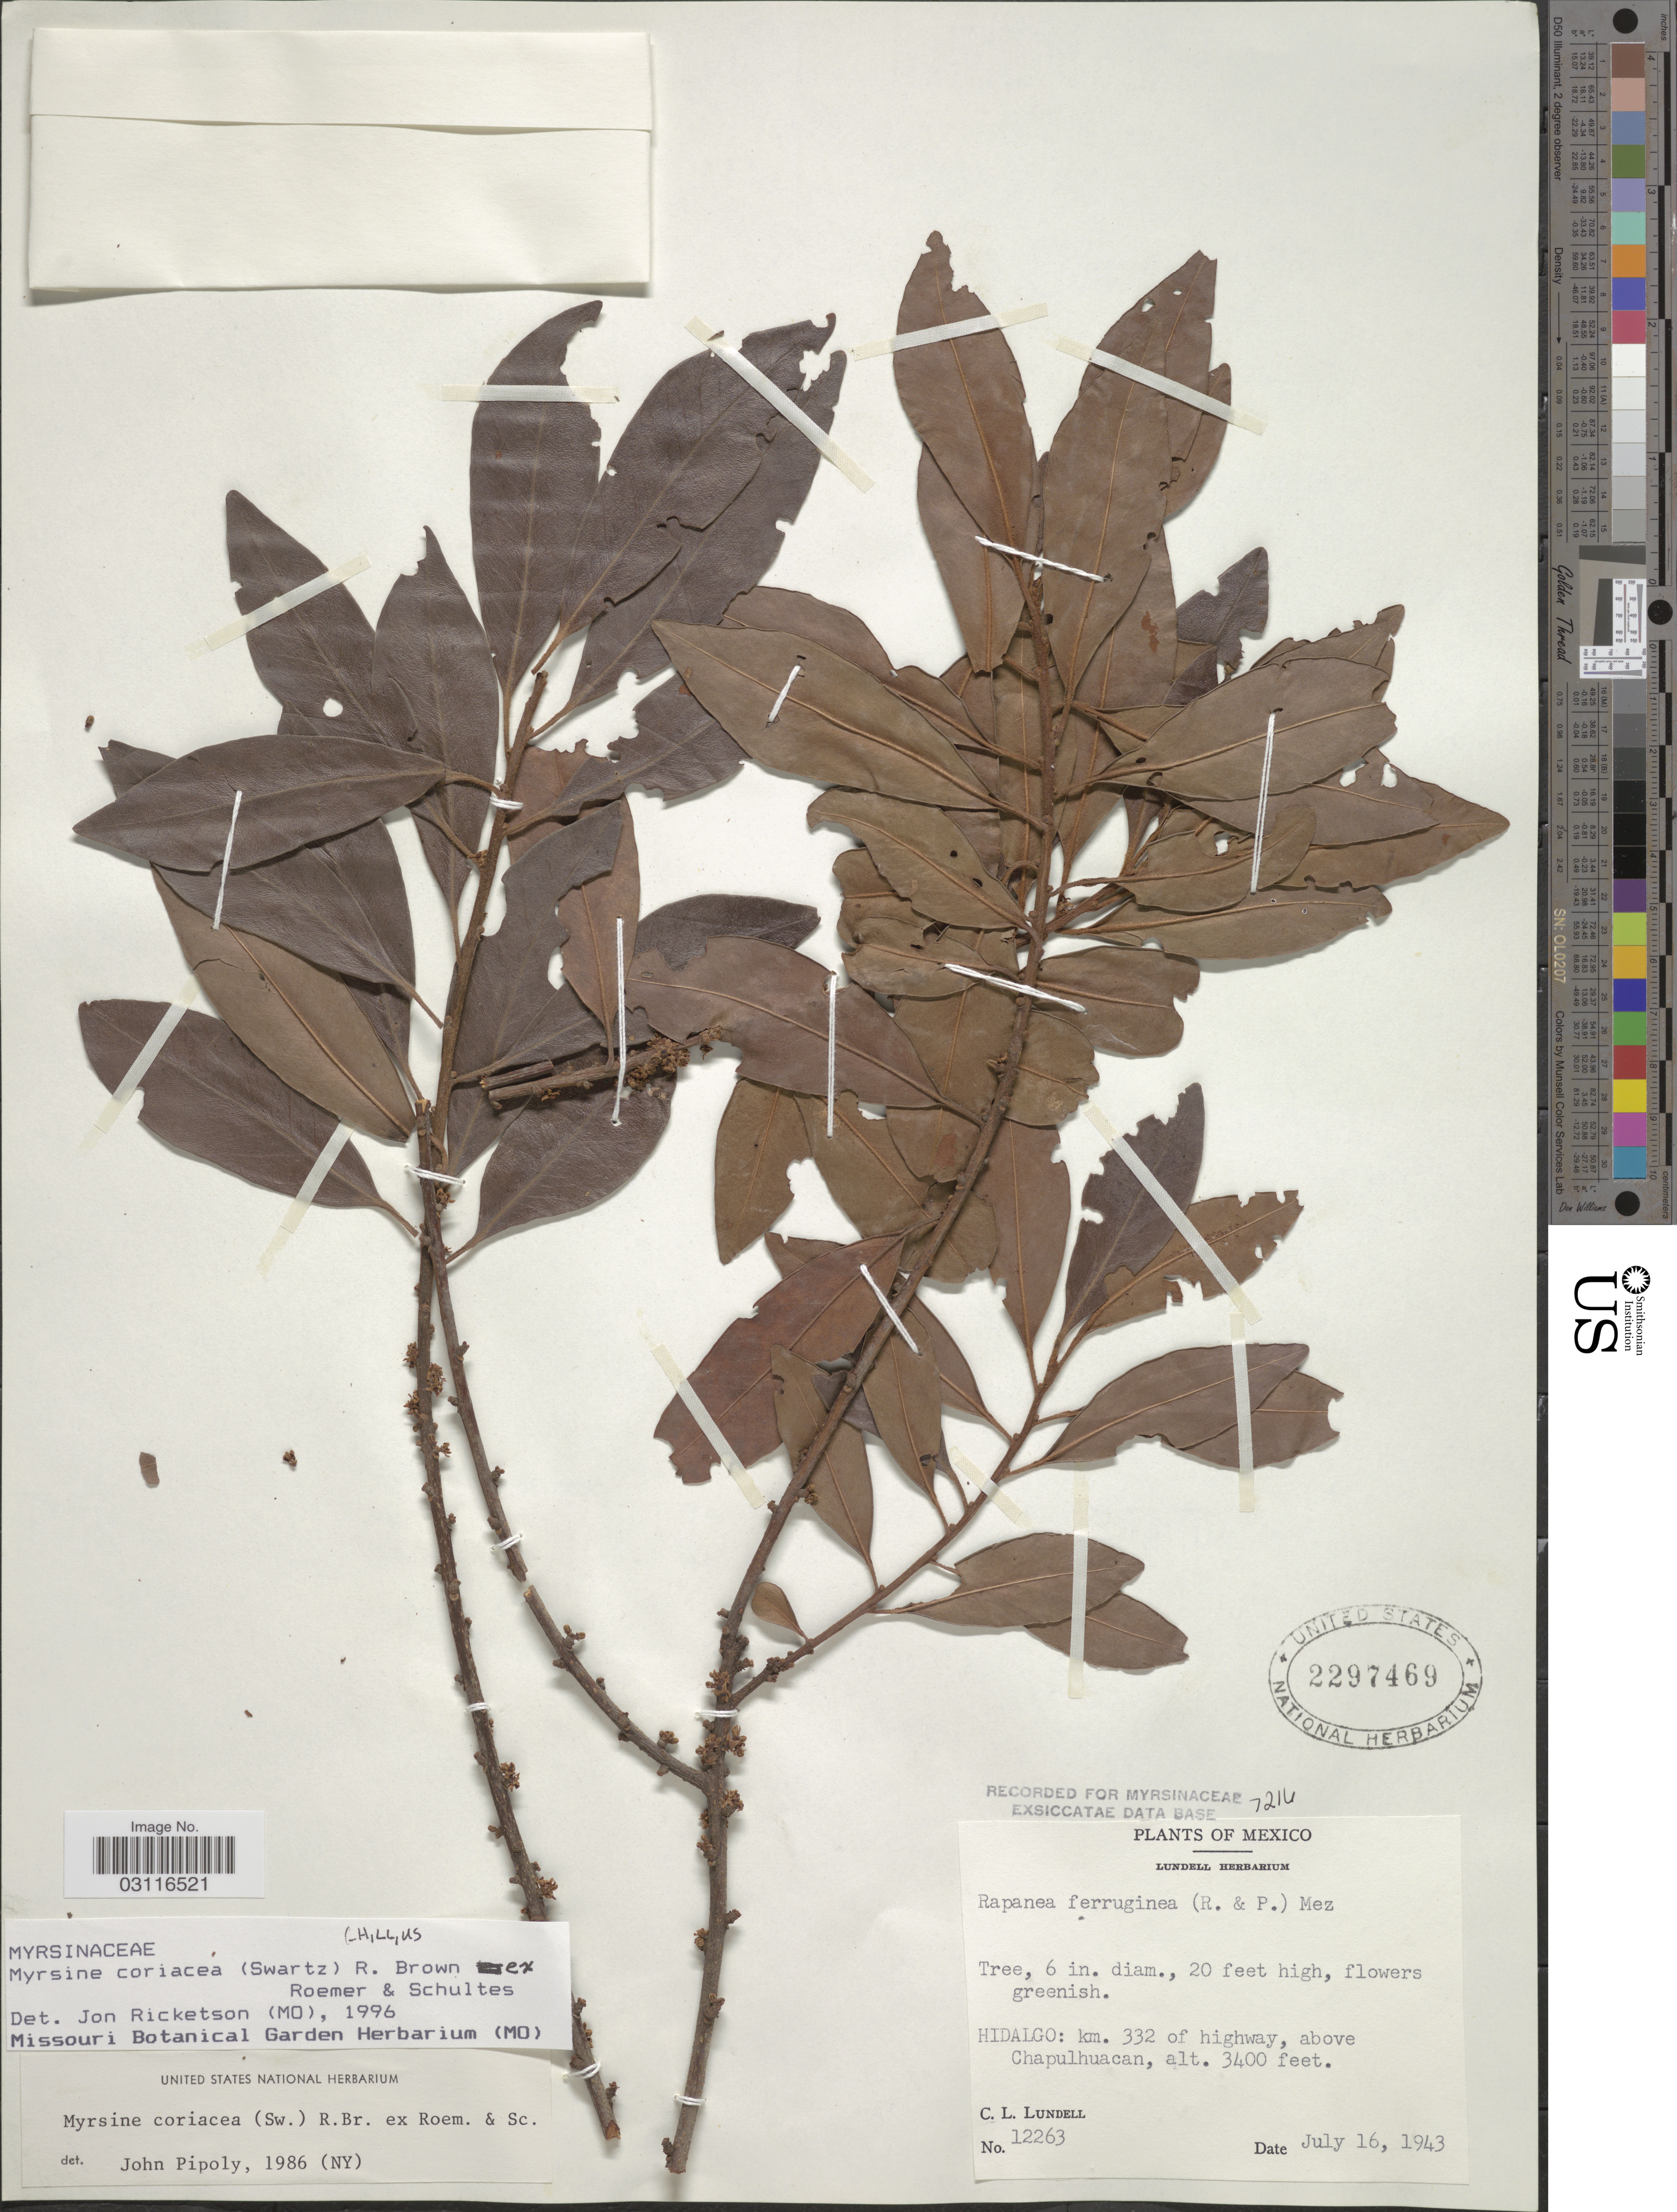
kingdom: Plantae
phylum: Tracheophyta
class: Magnoliopsida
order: Ericales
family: Primulaceae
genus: Myrsine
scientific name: Myrsine coriacea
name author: (Sw.) R. Br. ex Roem. & Schult.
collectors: C. L. Lundell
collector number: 12263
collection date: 1943-07-16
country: Mexico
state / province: Hidalgo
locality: Km. 332 of highway, above Chapulhuacan.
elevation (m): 1036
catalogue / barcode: US 2297469